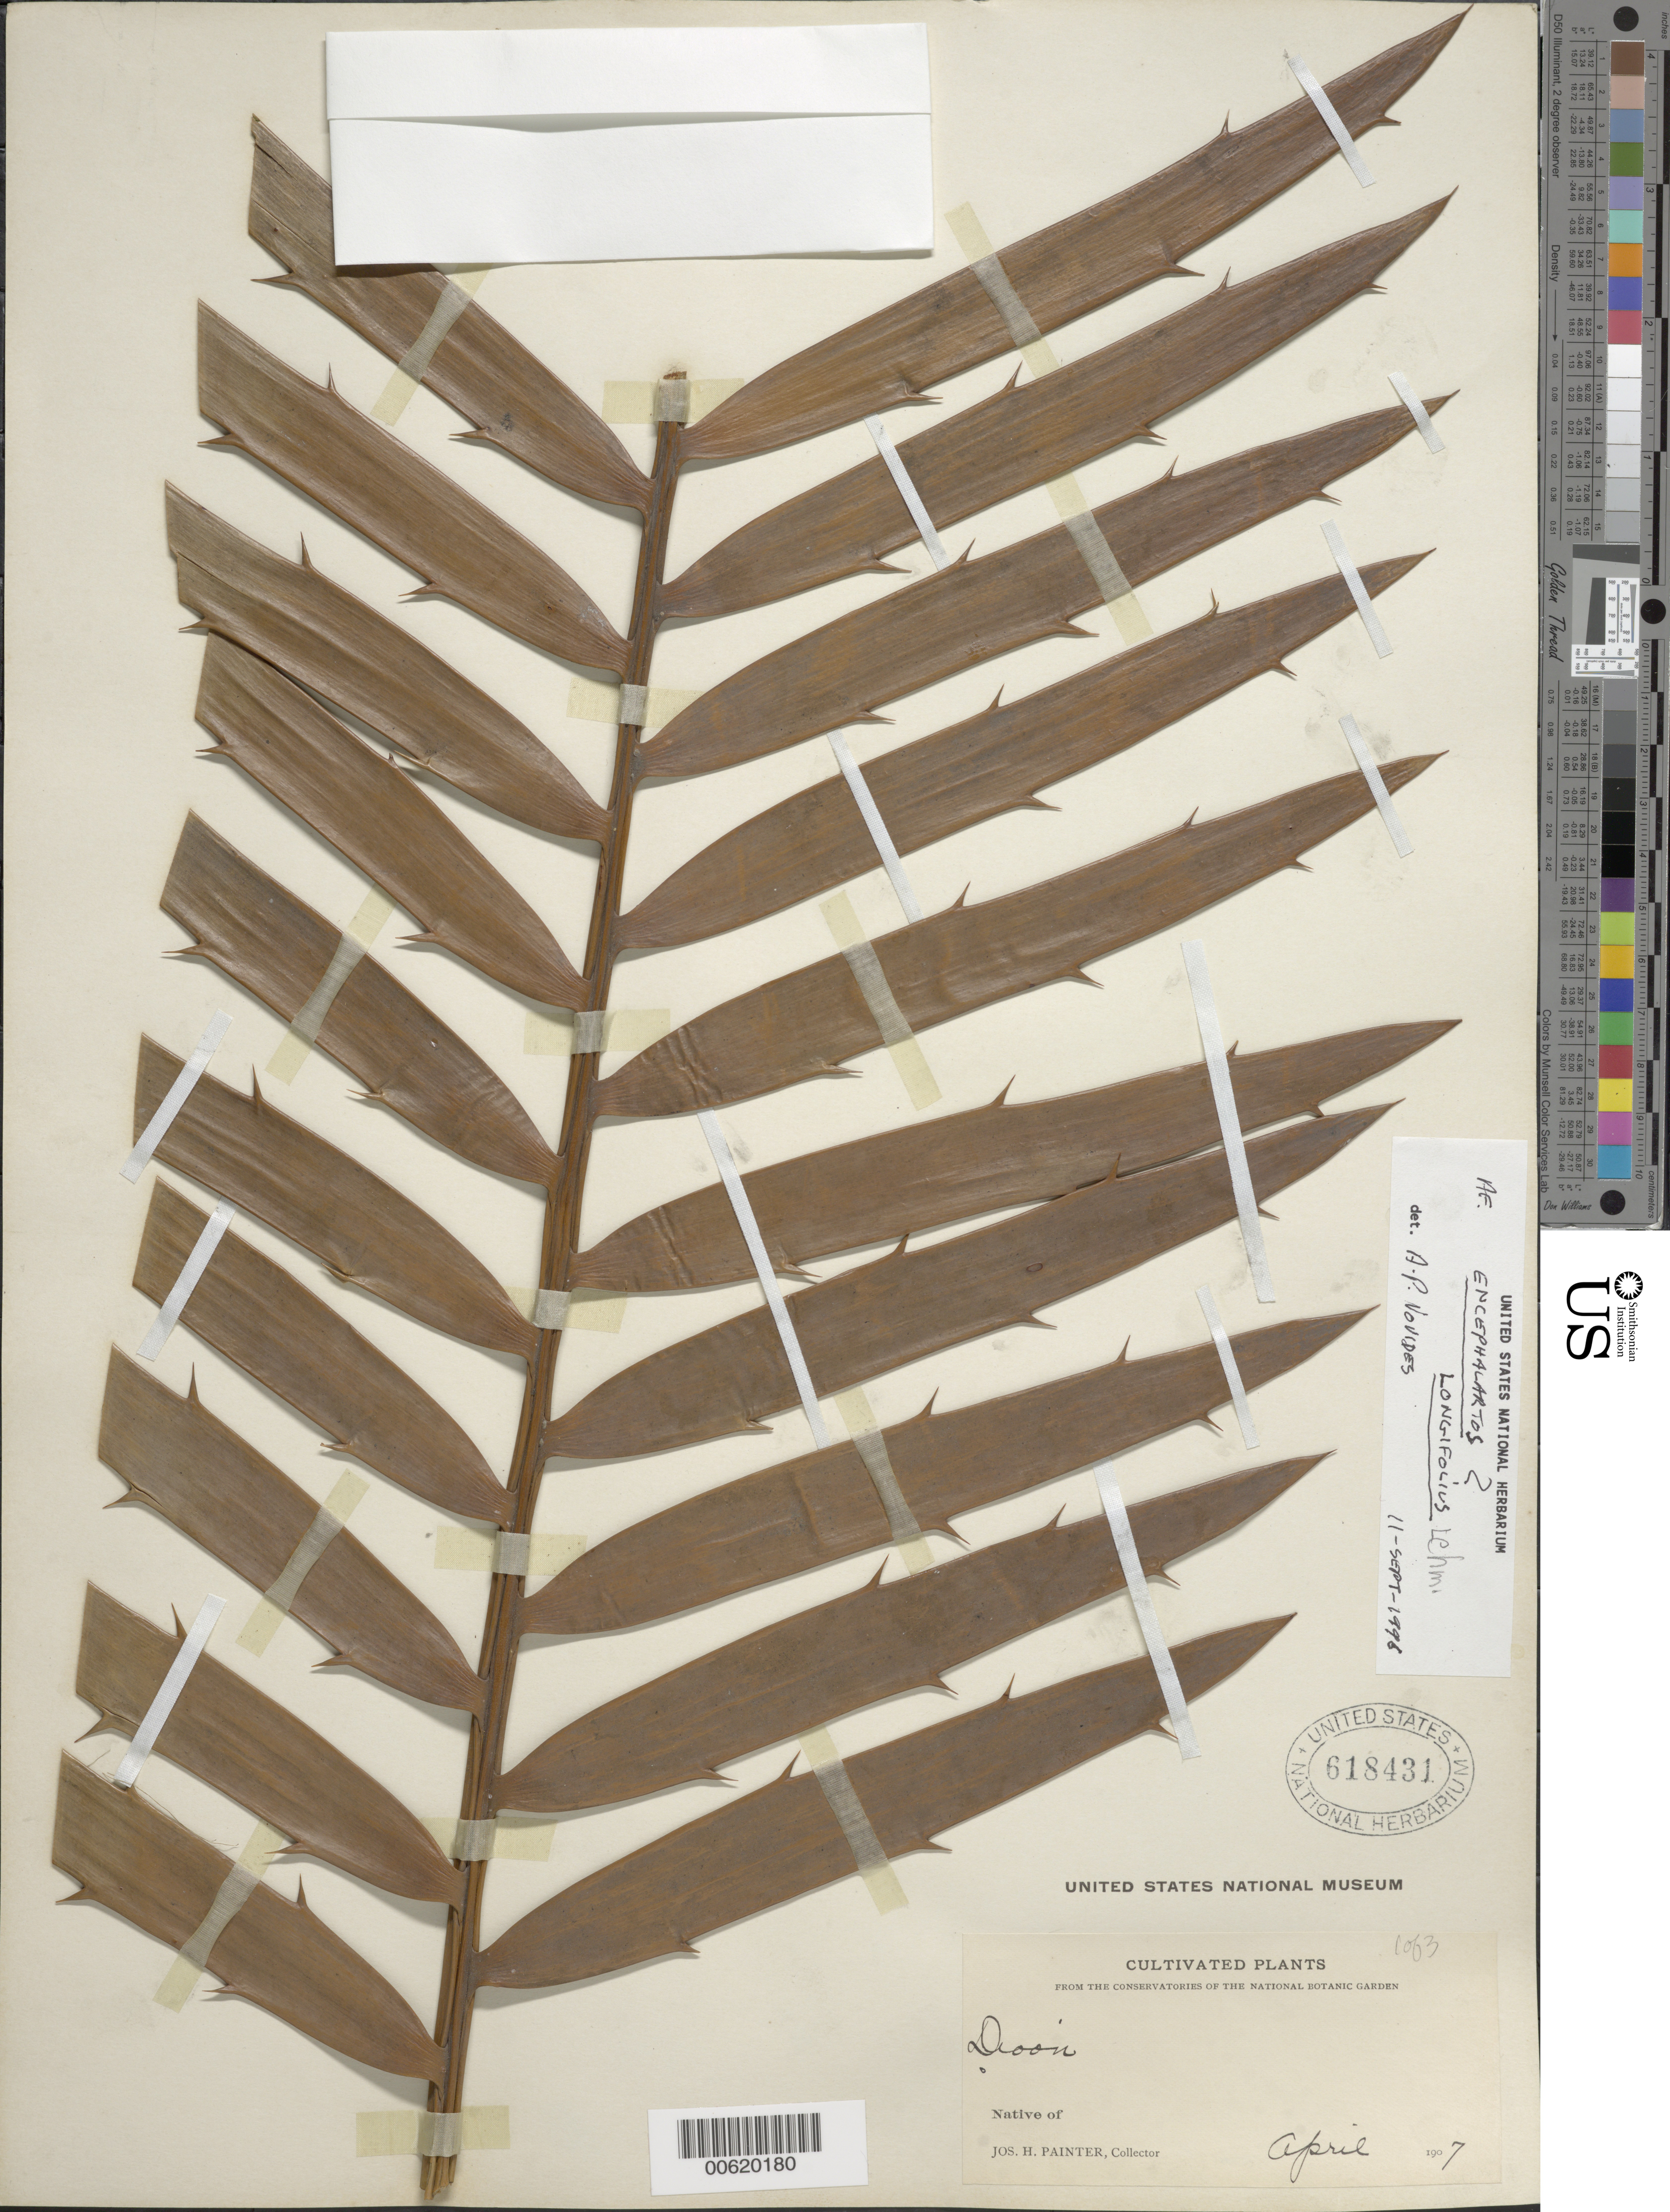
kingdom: Plantae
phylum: Tracheophyta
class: Cycadopsida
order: Cycadales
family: Zamiaceae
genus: Encephalartos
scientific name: Encephalartos longifolius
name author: F. Lehm.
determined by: Vovides, A. P., (US), NMNH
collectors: J. H. Painter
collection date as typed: Apr 1907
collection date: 1907-04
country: United States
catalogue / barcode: US 618431